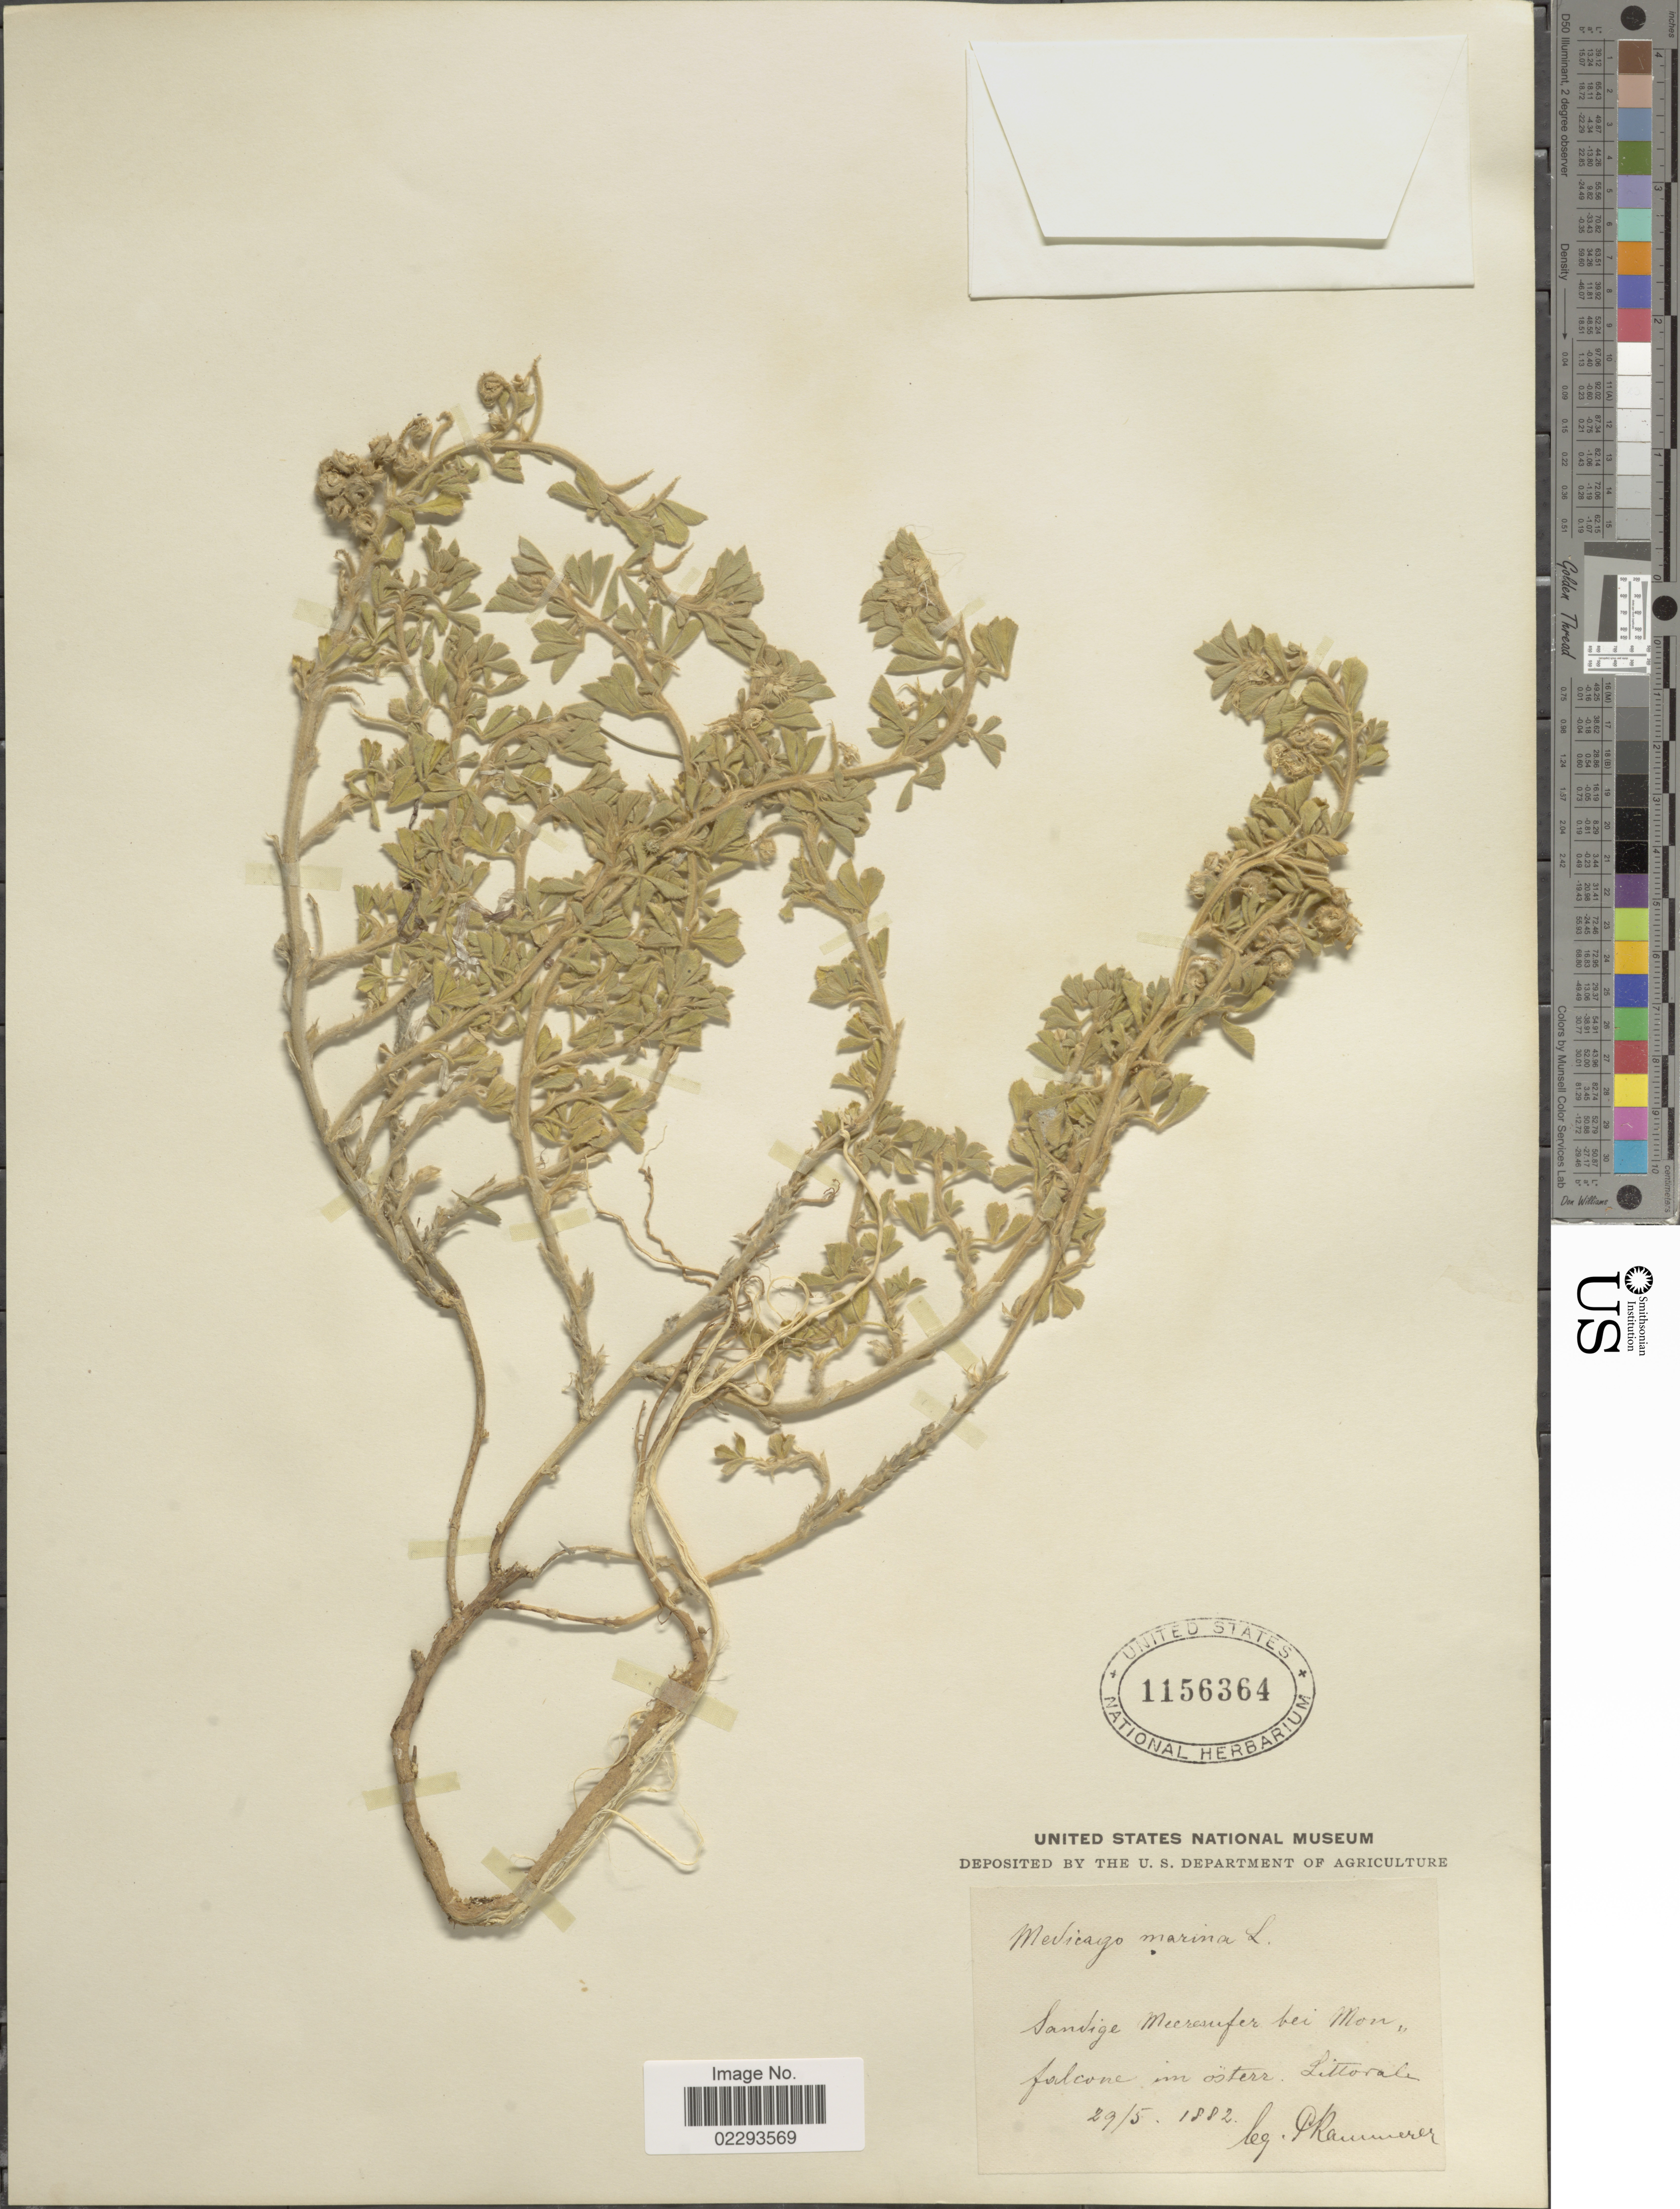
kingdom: Plantae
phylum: Tracheophyta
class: Magnoliopsida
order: Fabales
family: Fabaceae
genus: Medicago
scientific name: Medicago marina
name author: L.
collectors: P. Kammerer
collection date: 1882-05-29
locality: Falcone in osterr. Littorale [interpreted]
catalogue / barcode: US 1156364